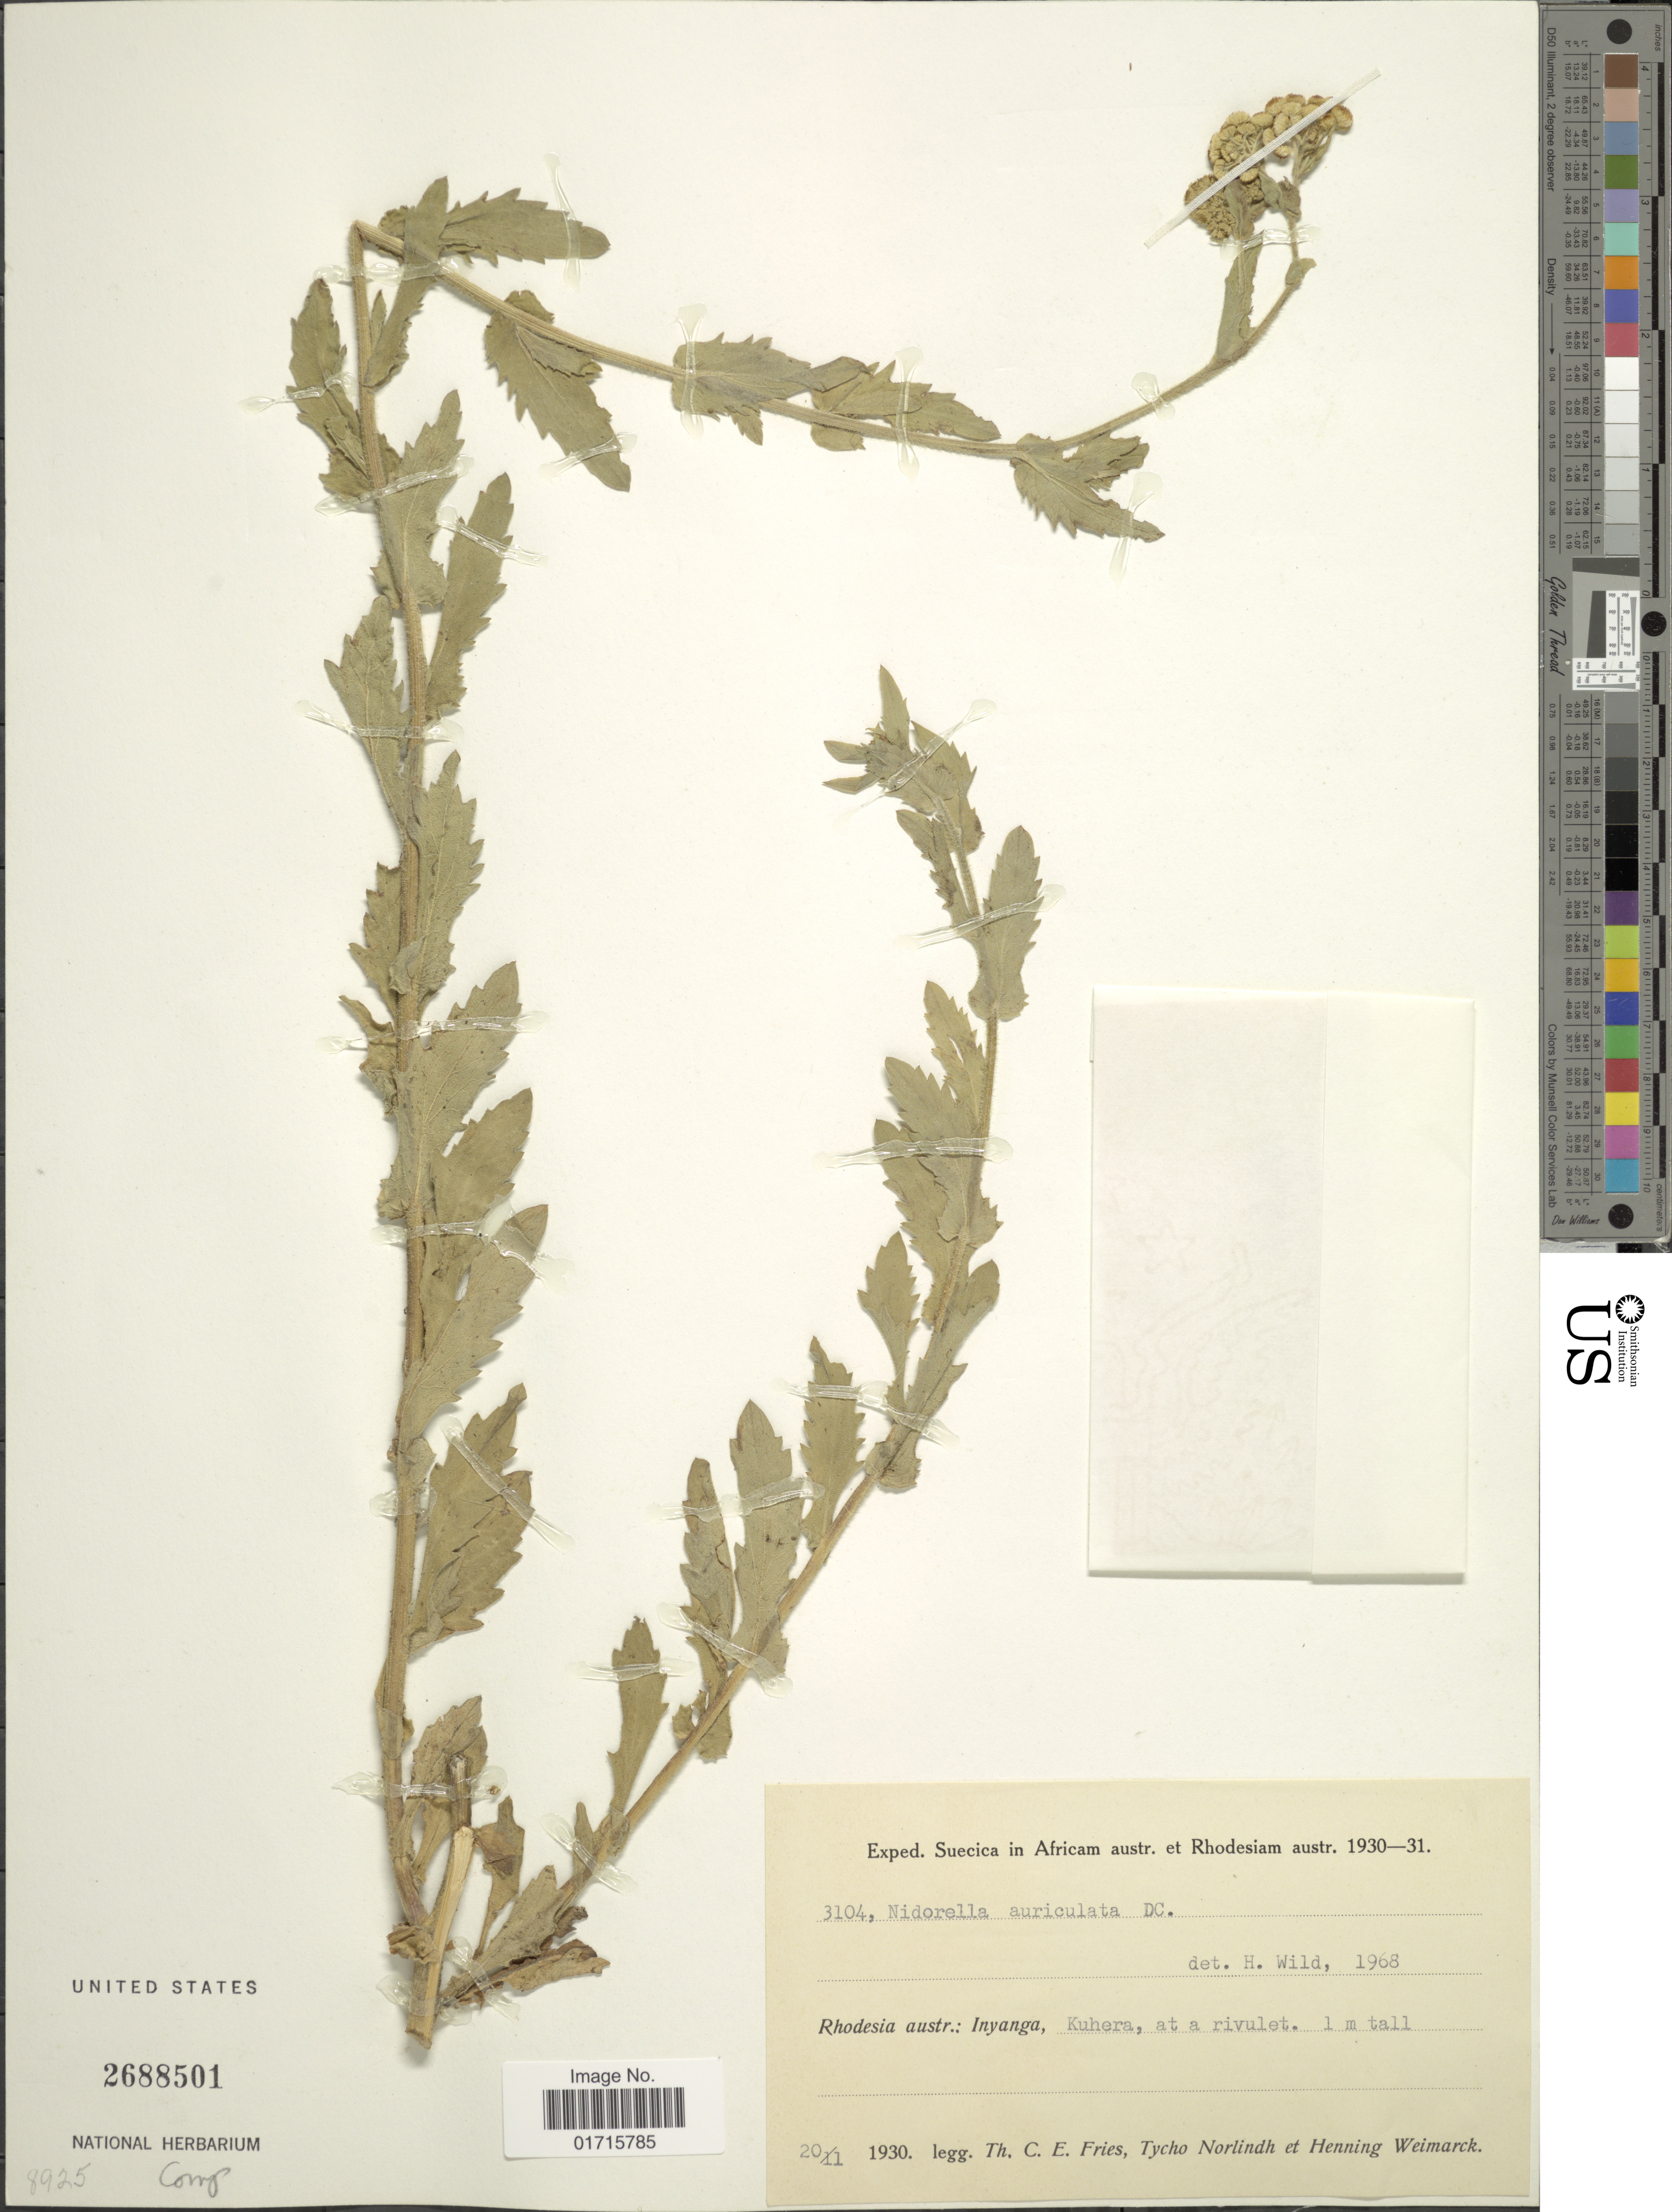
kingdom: Plantae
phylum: Tracheophyta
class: Magnoliopsida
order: Asterales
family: Asteraceae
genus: Nidorella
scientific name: Nidorella auriculata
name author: DC.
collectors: T. C. E. Fries, N. T. Norlindh & H. Weimarck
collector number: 3104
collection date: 1930-11-20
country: Zimbabwe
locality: Rhodesia asutr.: Inyanga, Kuhera, at a rivulet.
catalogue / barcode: US 2688501